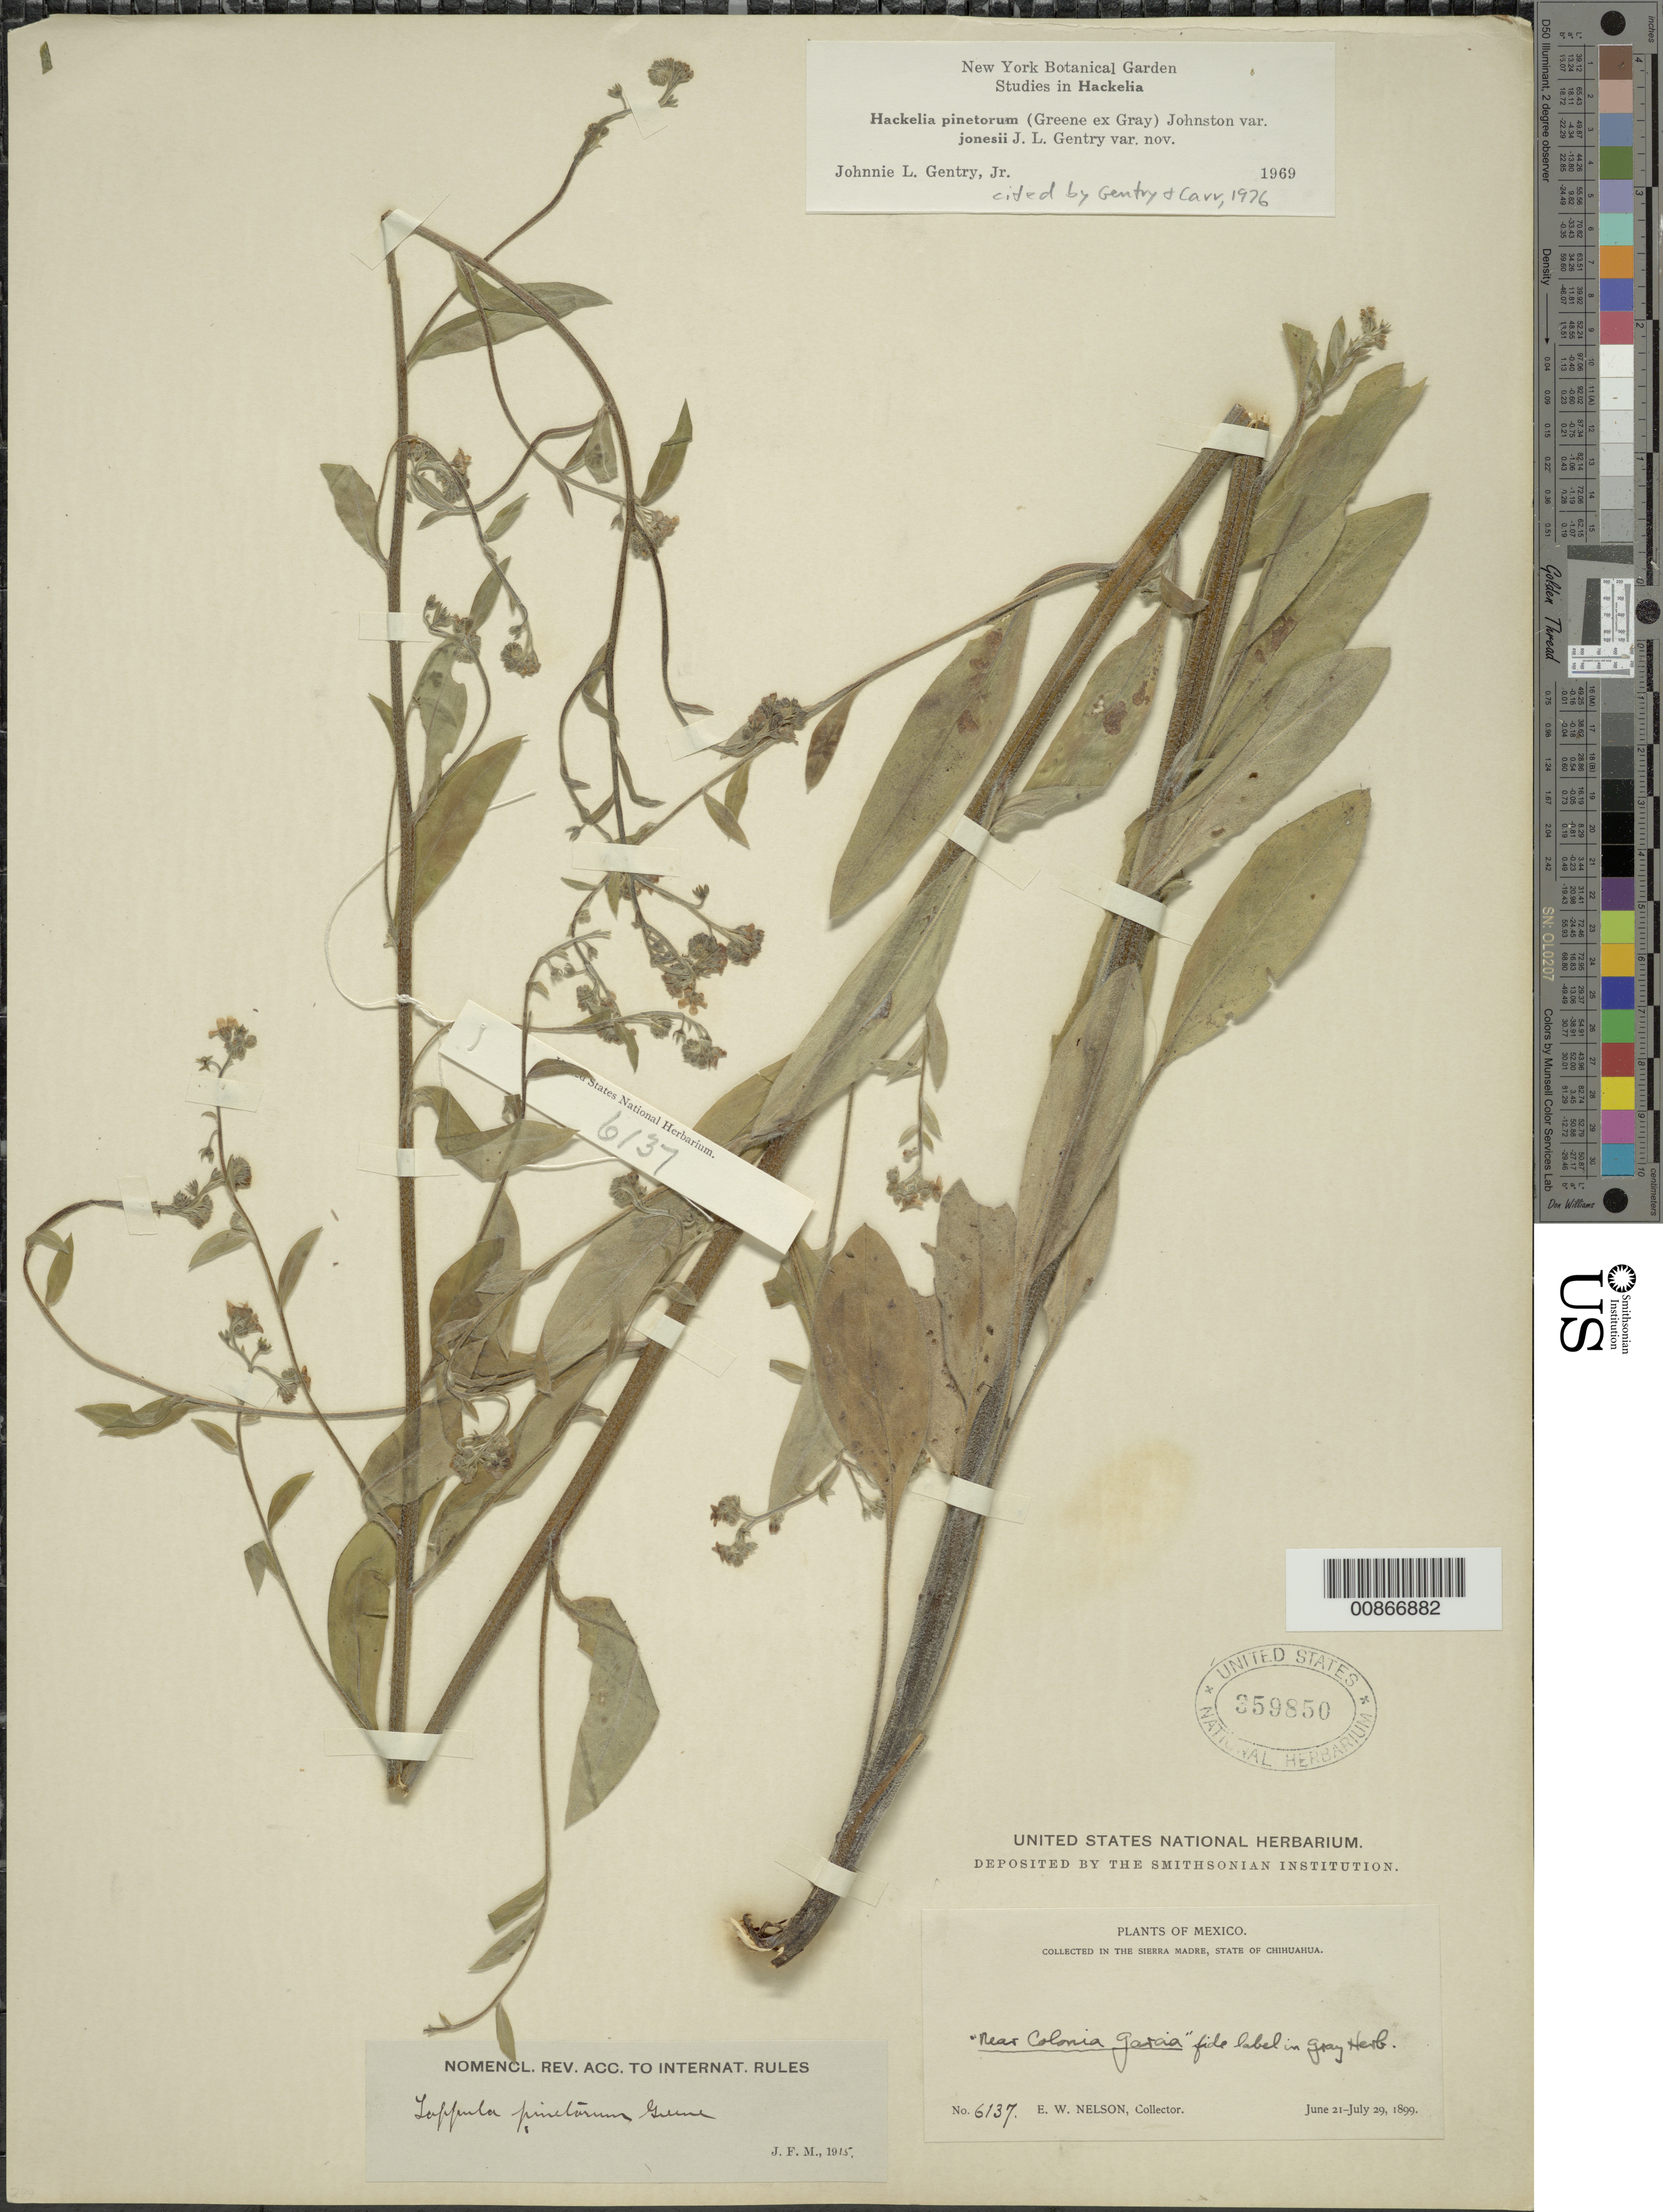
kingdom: Plantae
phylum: Tracheophyta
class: Magnoliopsida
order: Boraginales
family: Boraginaceae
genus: Hackelia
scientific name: Hackelia pinetorum var. jonesii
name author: J.L. Gentry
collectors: E. W. Nelson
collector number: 6137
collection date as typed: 21 Jun 1899 to 29 Jul 1899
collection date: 1899-06-21/1899-07-29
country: Mexico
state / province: Chihuahua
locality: Sierra Madre, Chihuahua. "Near Colonia García" fide label in Gray Herb.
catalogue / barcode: US 359850